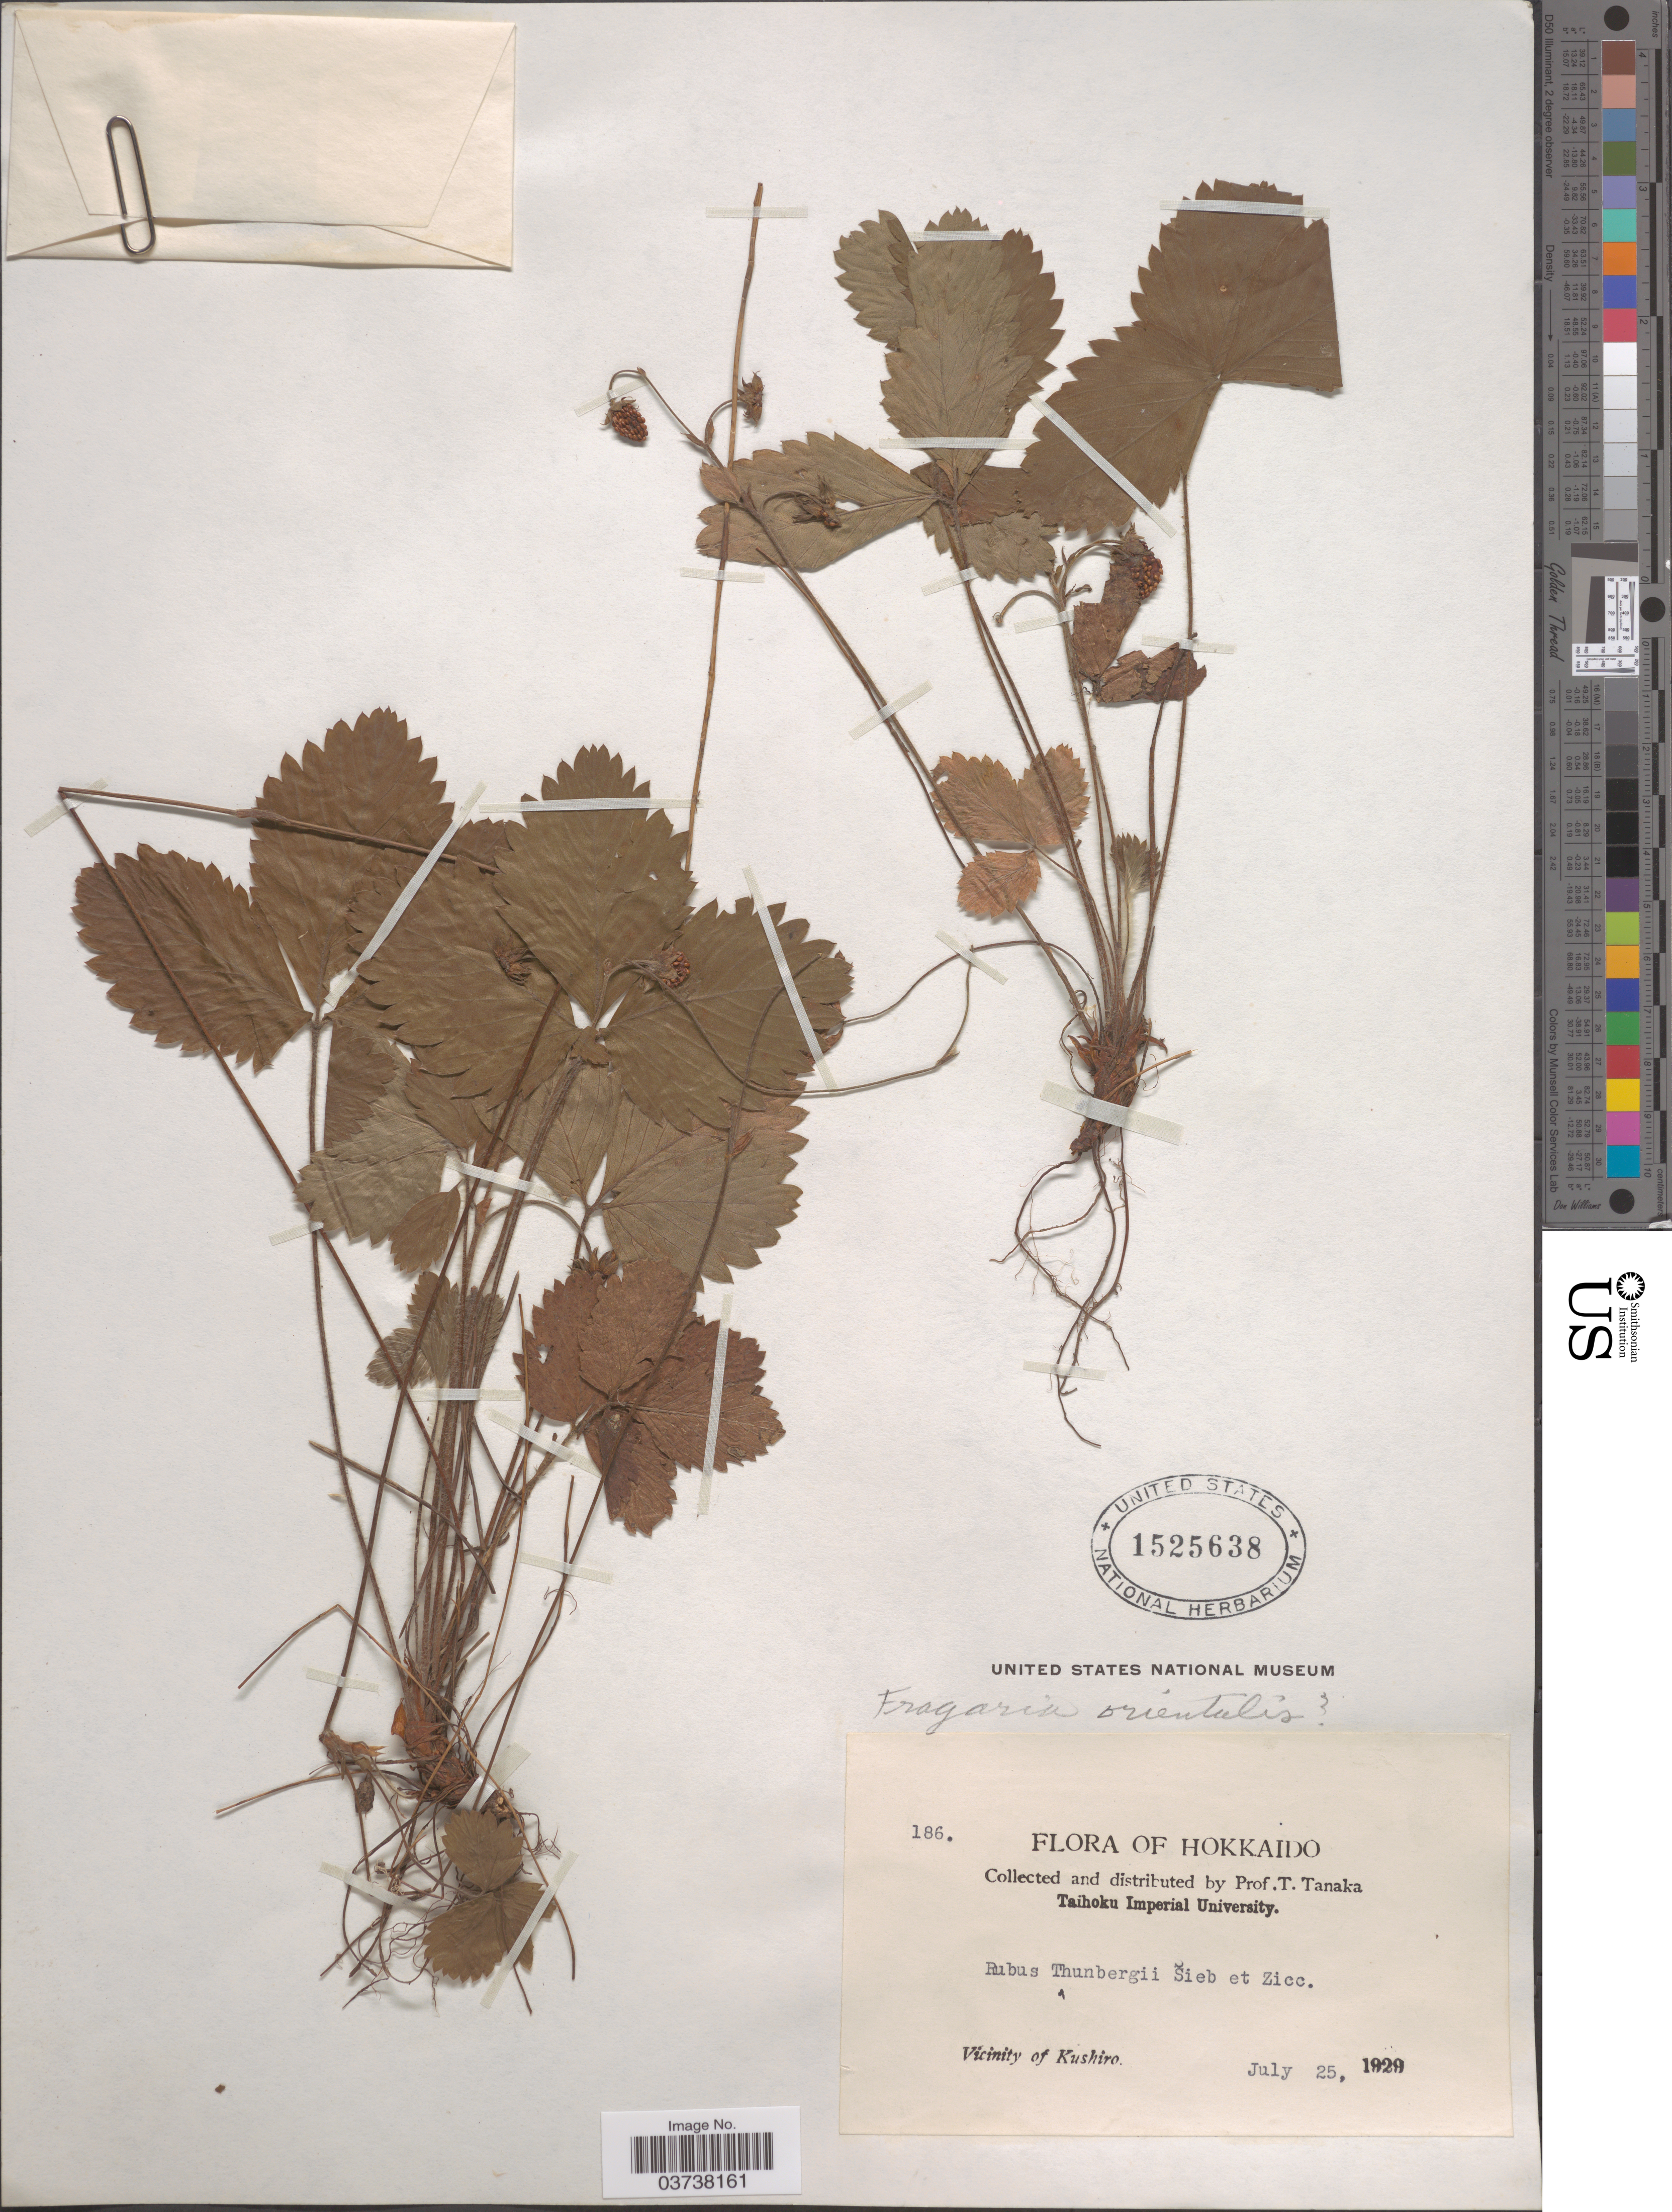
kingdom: Plantae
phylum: Tracheophyta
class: Magnoliopsida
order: Rosales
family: Rosaceae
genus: Fragaria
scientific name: Fragaria orientalis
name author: Losinsk.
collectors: T. Tanaka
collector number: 186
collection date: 1929-07-25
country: Japan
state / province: Hokkaidō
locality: Vicinity of Kushiro.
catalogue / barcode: US 1525638